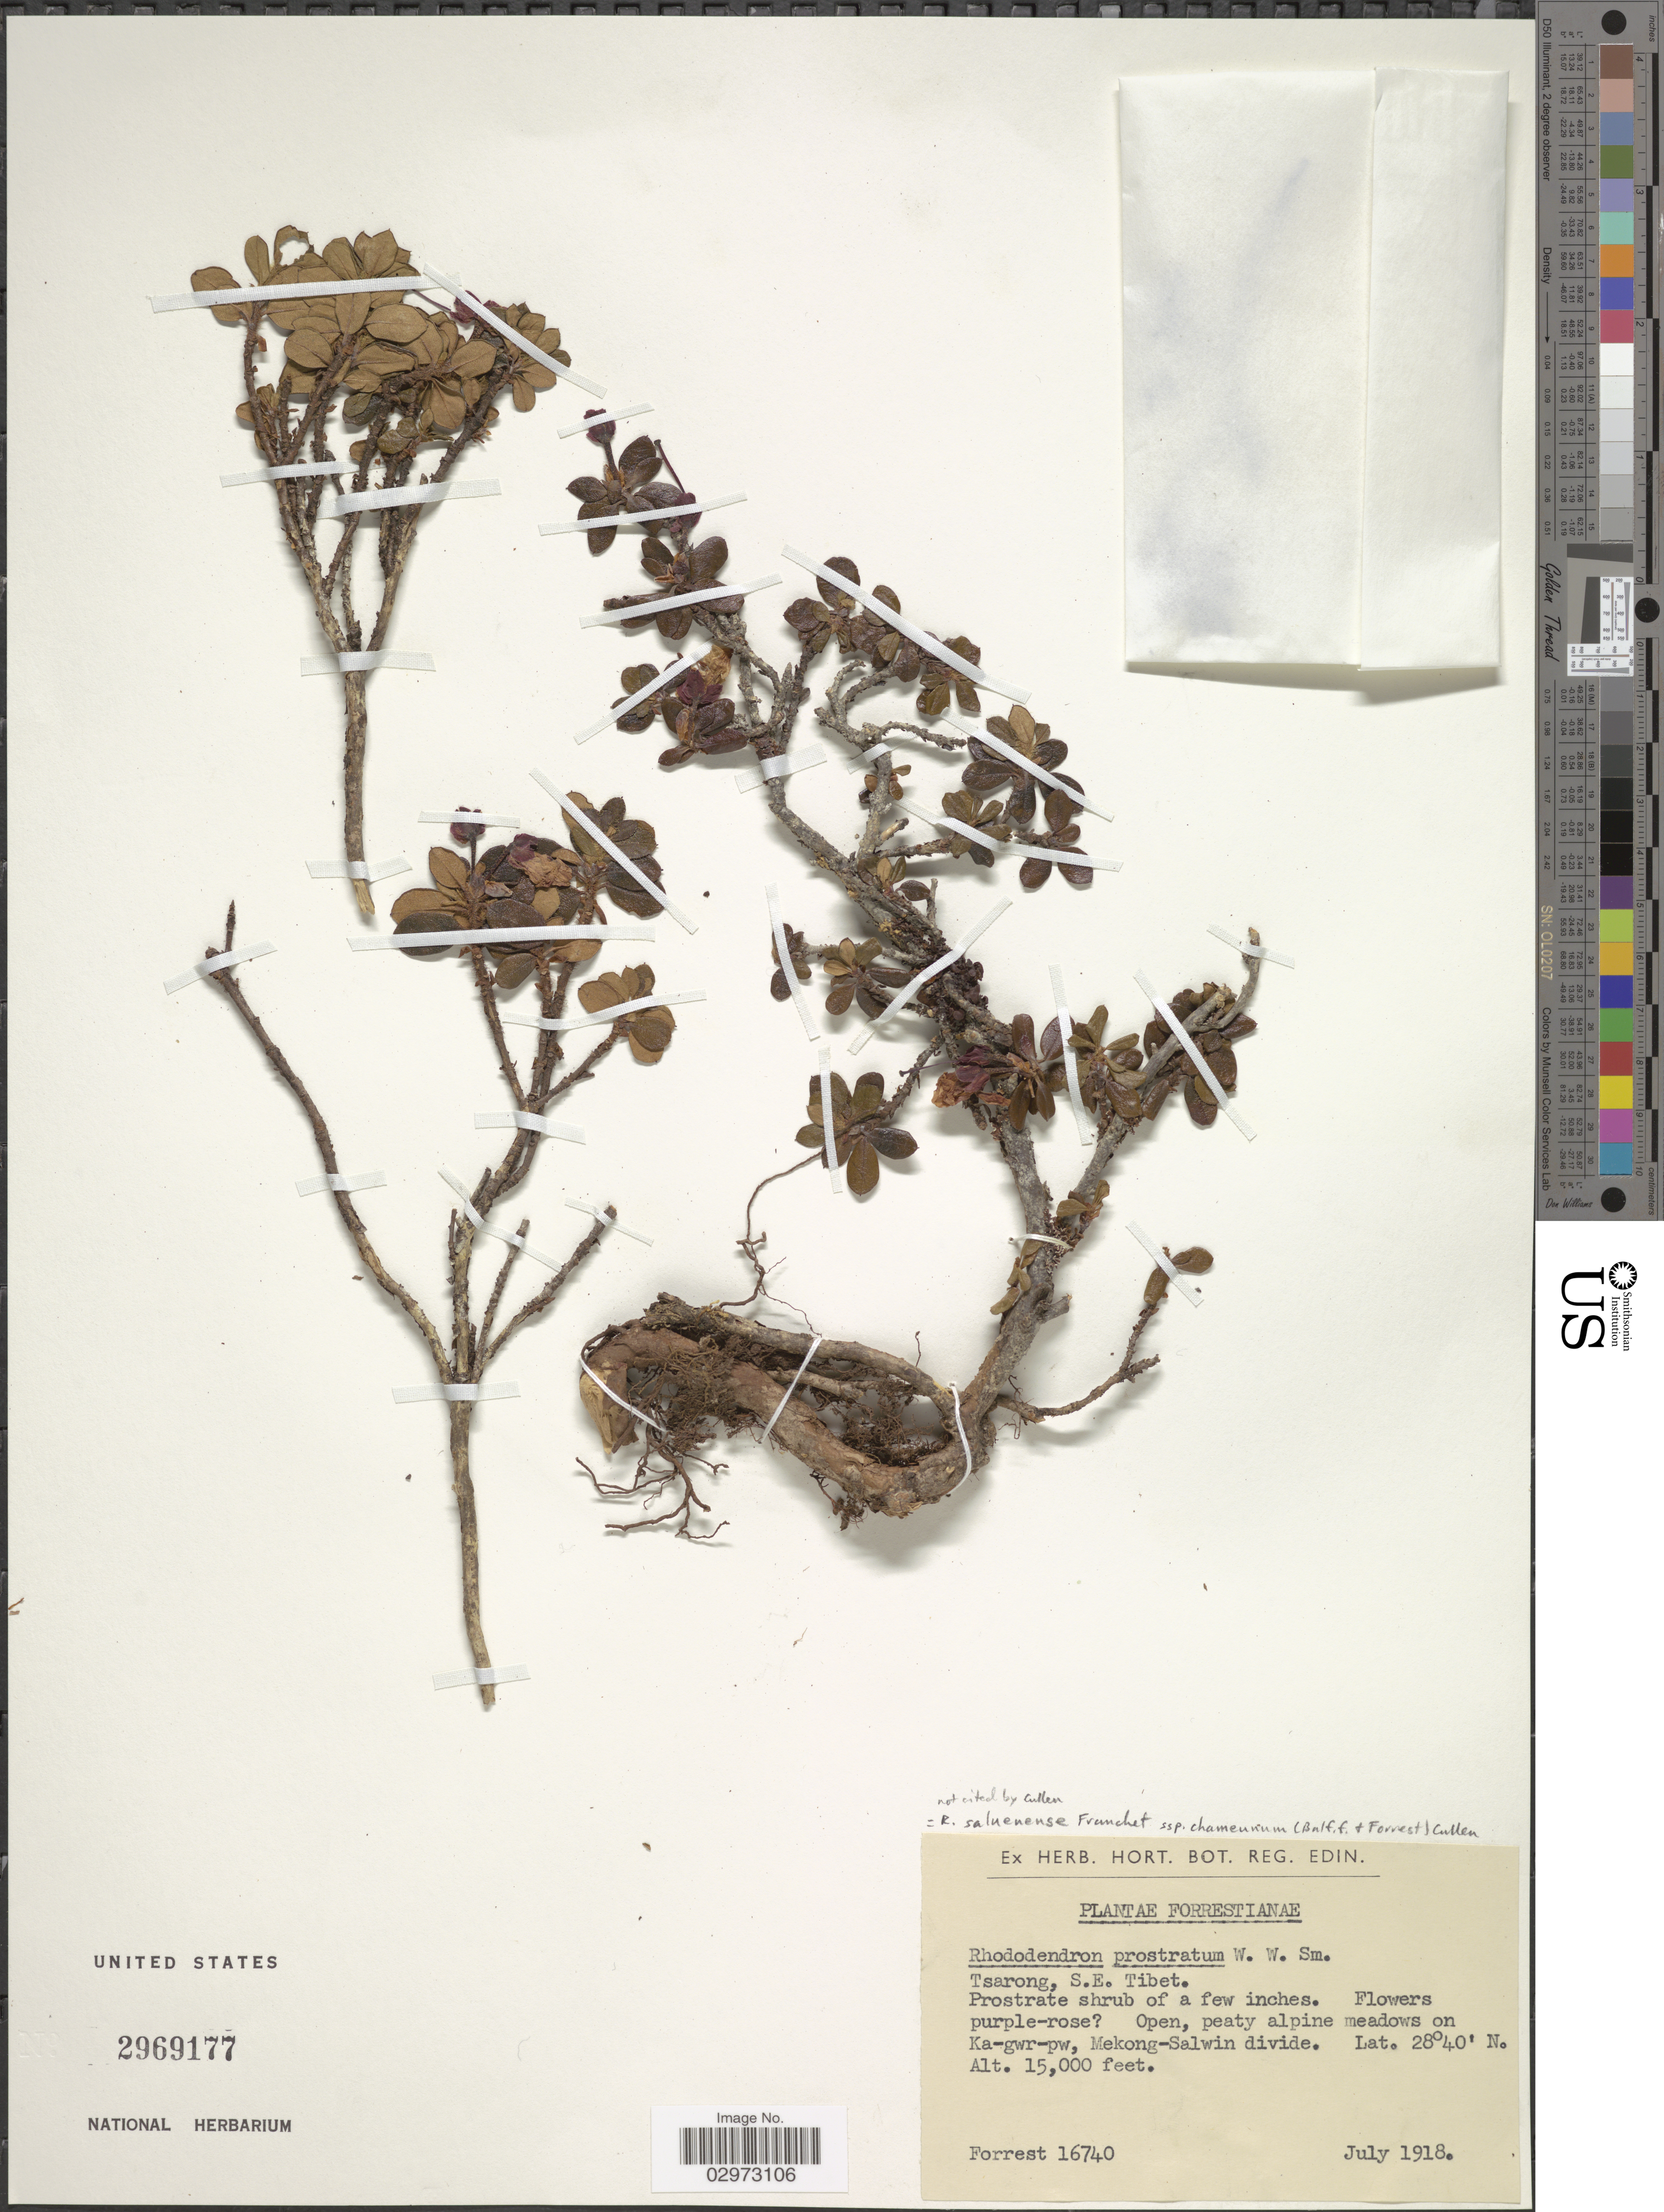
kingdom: Plantae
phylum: Tracheophyta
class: Magnoliopsida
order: Ericales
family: Ericaceae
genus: Rhododendron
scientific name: Rhododendron saluenense subsp. chameunum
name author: (Balf. f. & Forrest) Cullen in Cullen & D.F.Chamb.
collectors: -. Forrest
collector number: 16740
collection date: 1918-07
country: China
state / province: Xizang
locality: Tsarong, S.E. Tibet. Open, peaty alpine meadows on Ka-gwr-pw, Mekong-Salwin divide.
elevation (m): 4572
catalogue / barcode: US 2969177